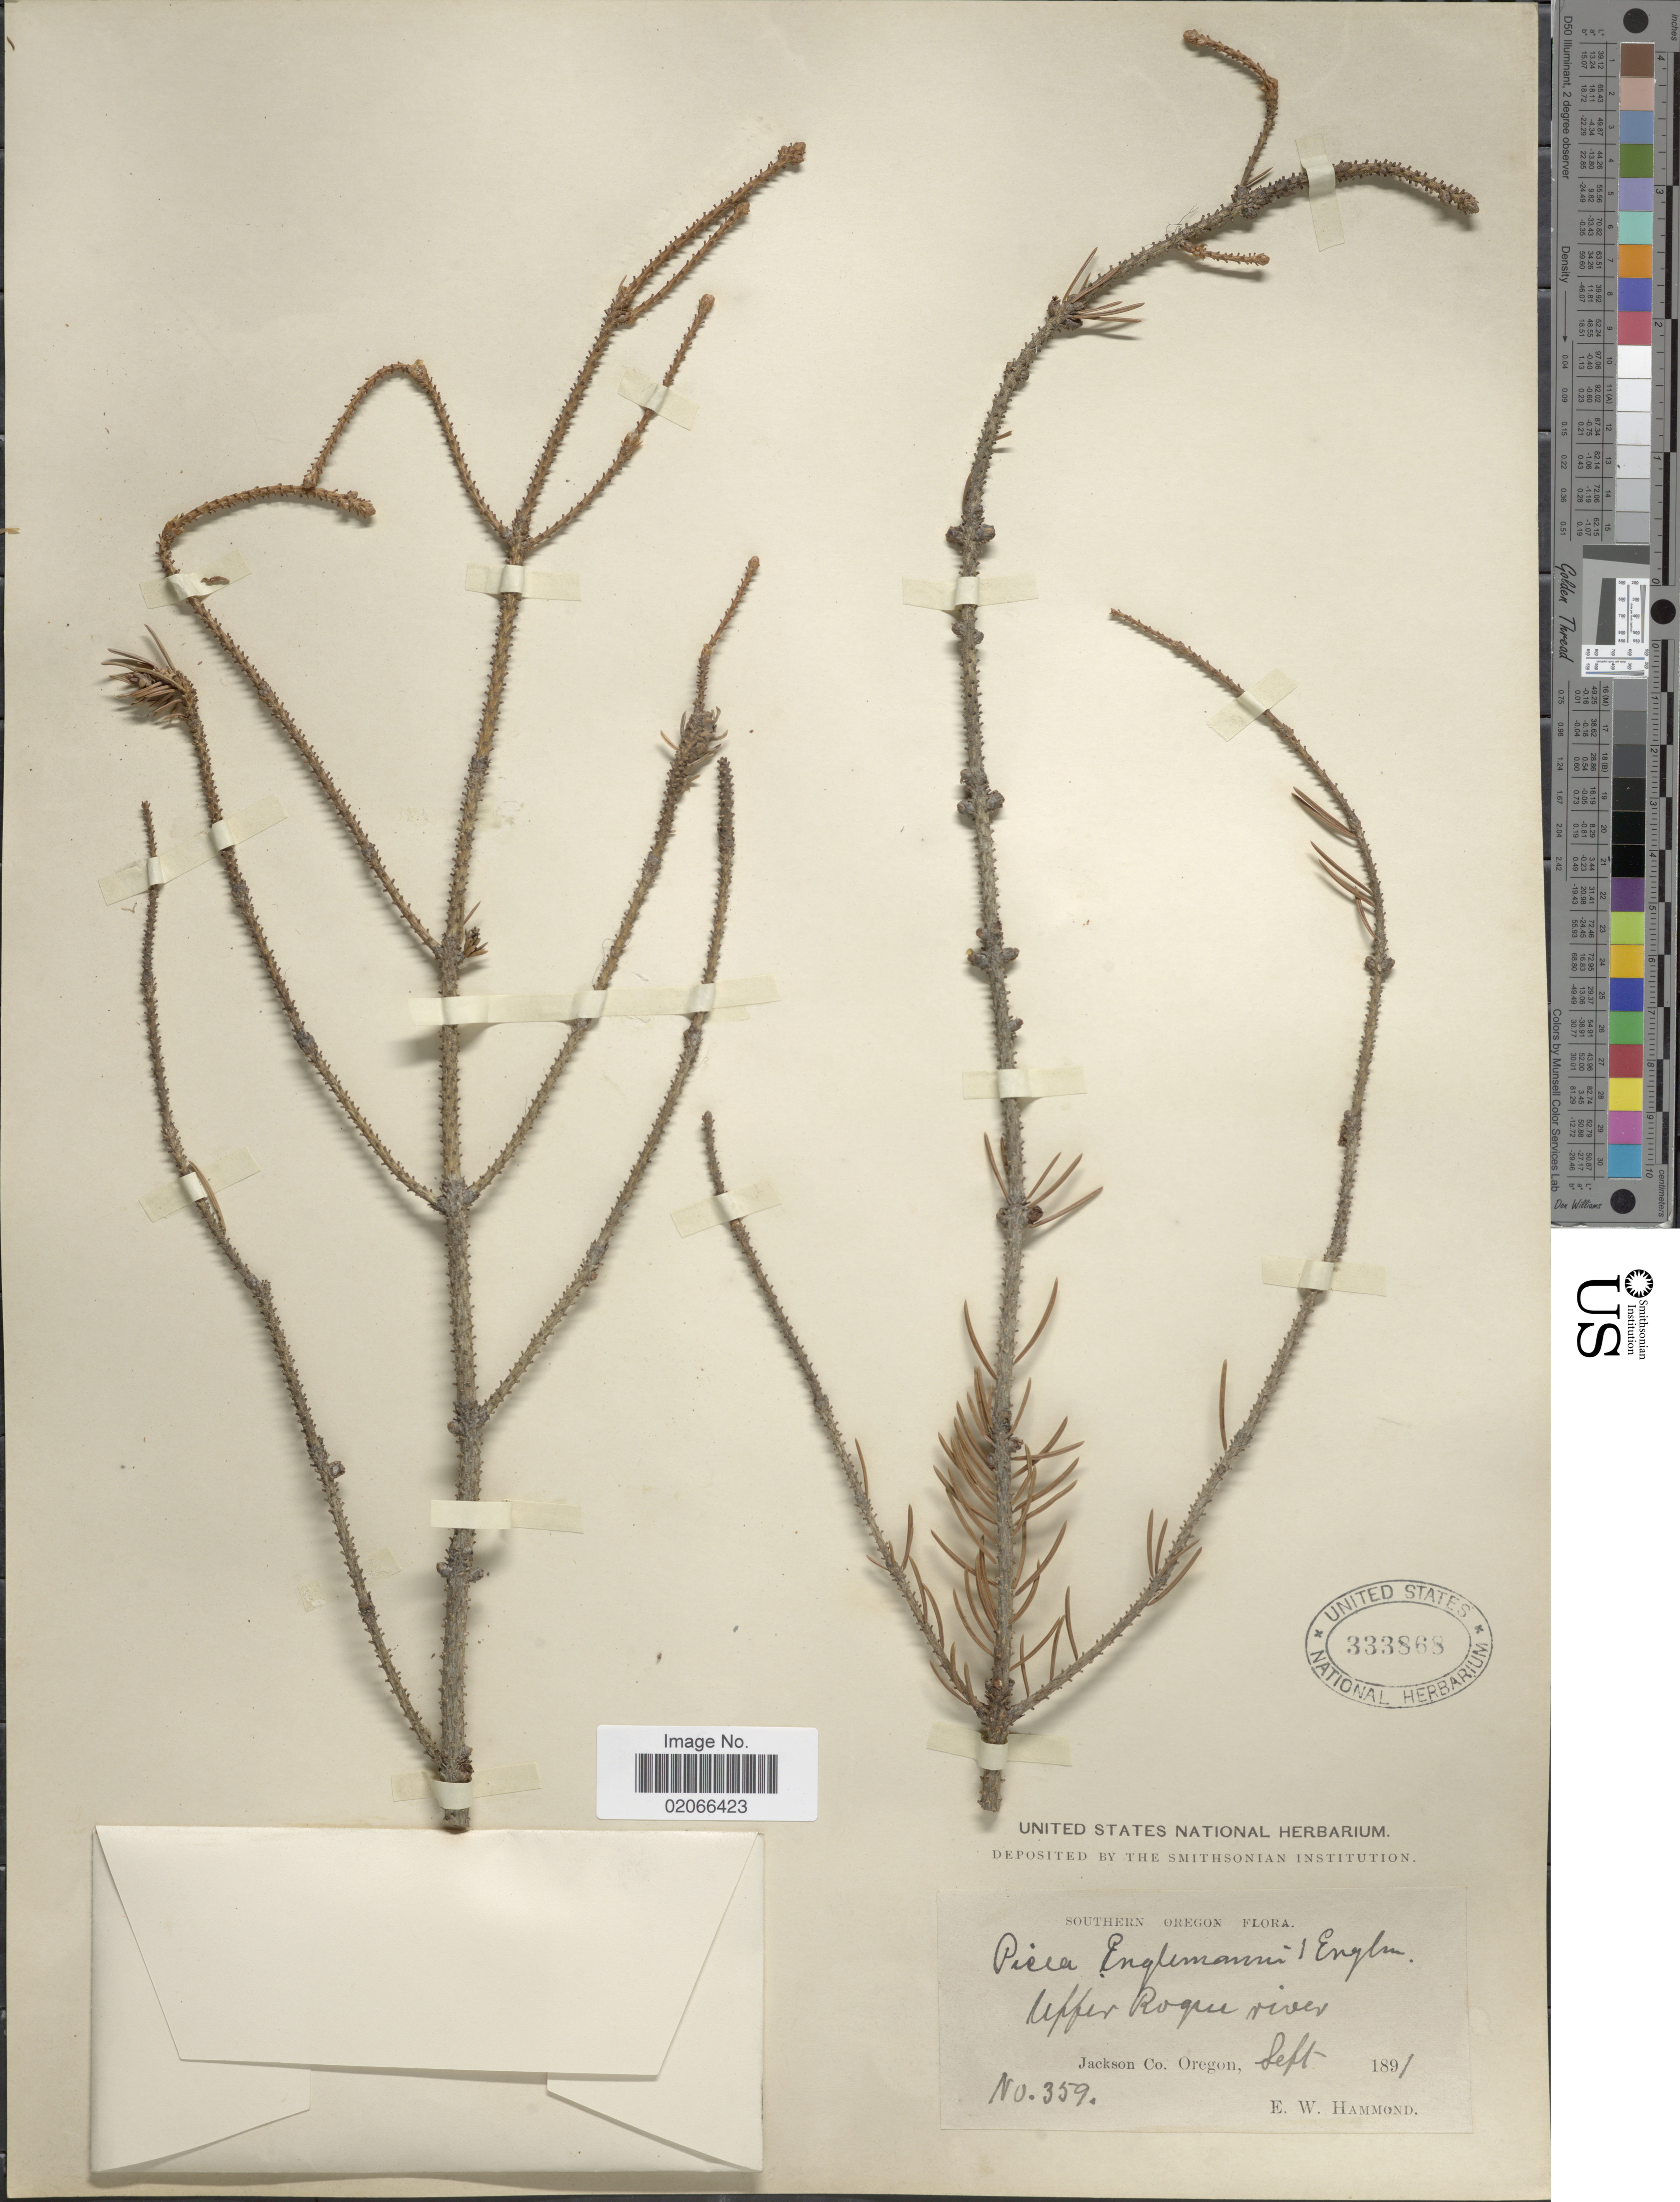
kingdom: Plantae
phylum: Tracheophyta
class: Pinopsida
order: Pinales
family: Pinaceae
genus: Picea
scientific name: Picea engelmannii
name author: Parry ex Engelm.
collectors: E. Hammond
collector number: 359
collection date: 1891-09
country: United States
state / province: Oregon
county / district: Jackson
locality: Southern Orgeon, Upper Roque river, Jackson Co.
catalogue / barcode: US 333868